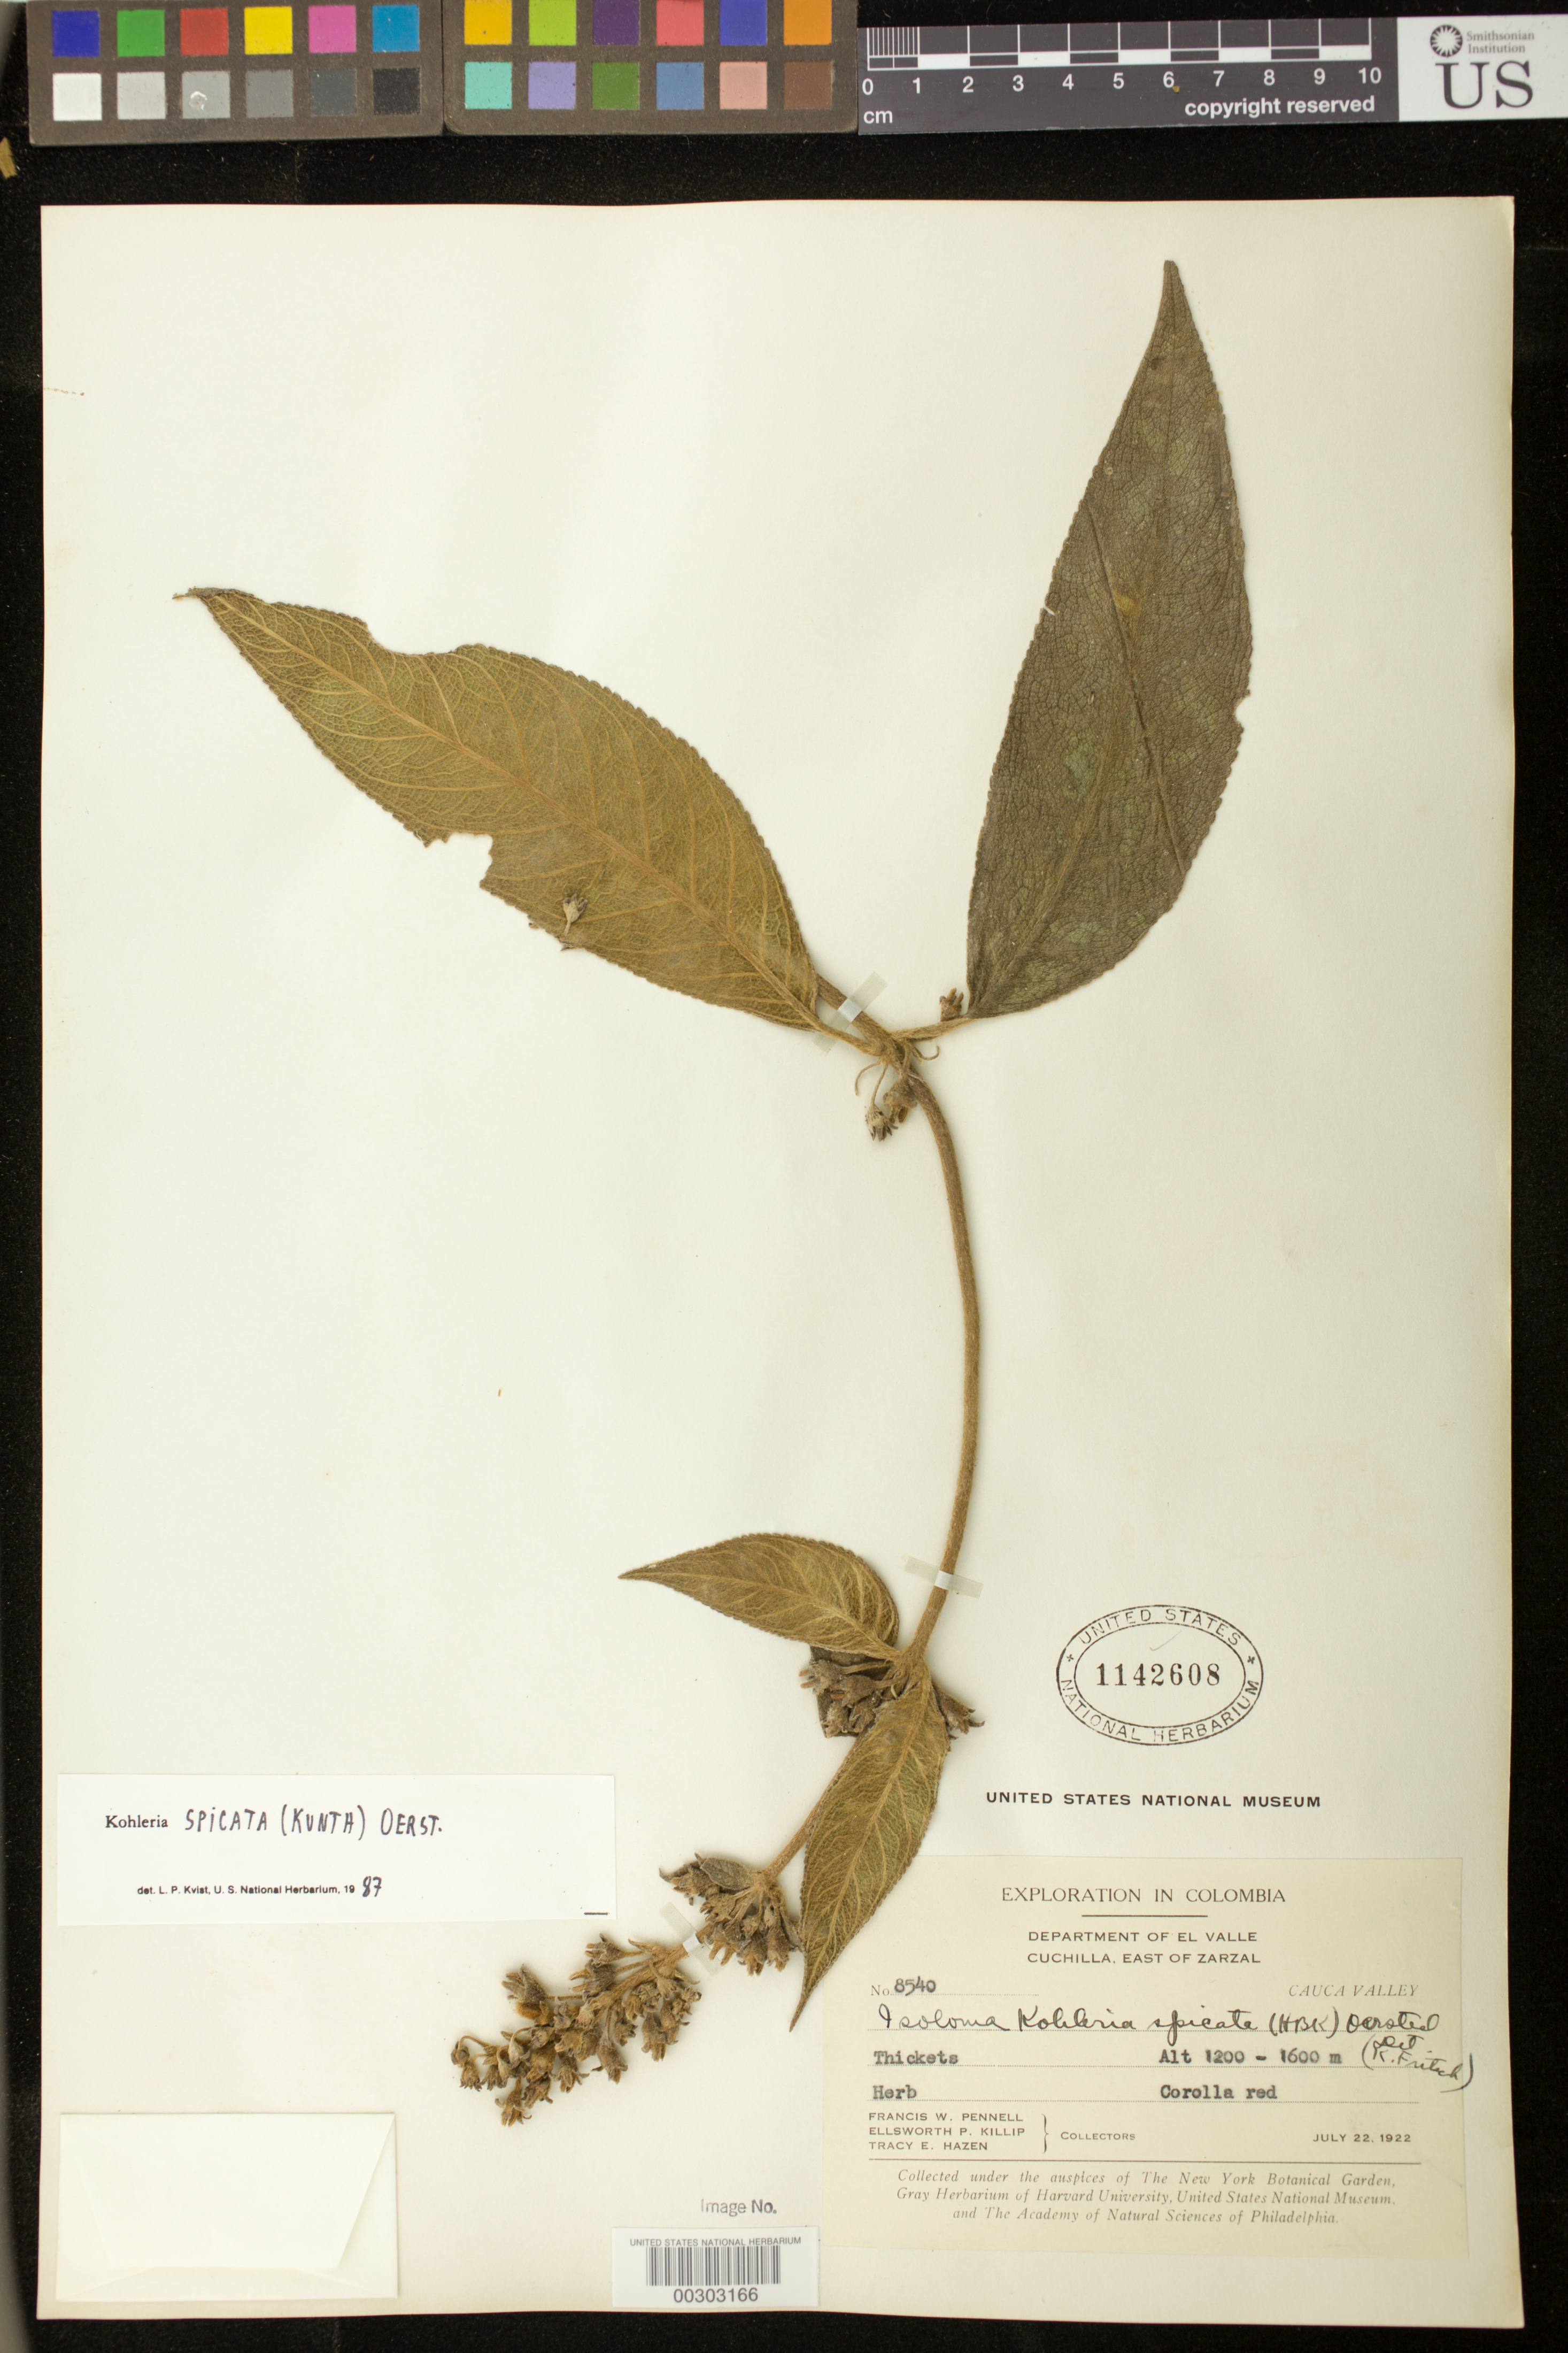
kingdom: Plantae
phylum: Tracheophyta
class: Magnoliopsida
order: Lamiales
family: Gesneriaceae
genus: Kohleria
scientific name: Kohleria spicata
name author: (Kunth) Oerst.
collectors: F. W. Pennell, E. P. Killip & T. E. Hazen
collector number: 8540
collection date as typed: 22 Jul 1922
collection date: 1922-07-22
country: Colombia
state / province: Valle del Cauca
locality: Cuchilla, E of Zarzal, Cauca Valley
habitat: Thickets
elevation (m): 1200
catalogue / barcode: US 1142608